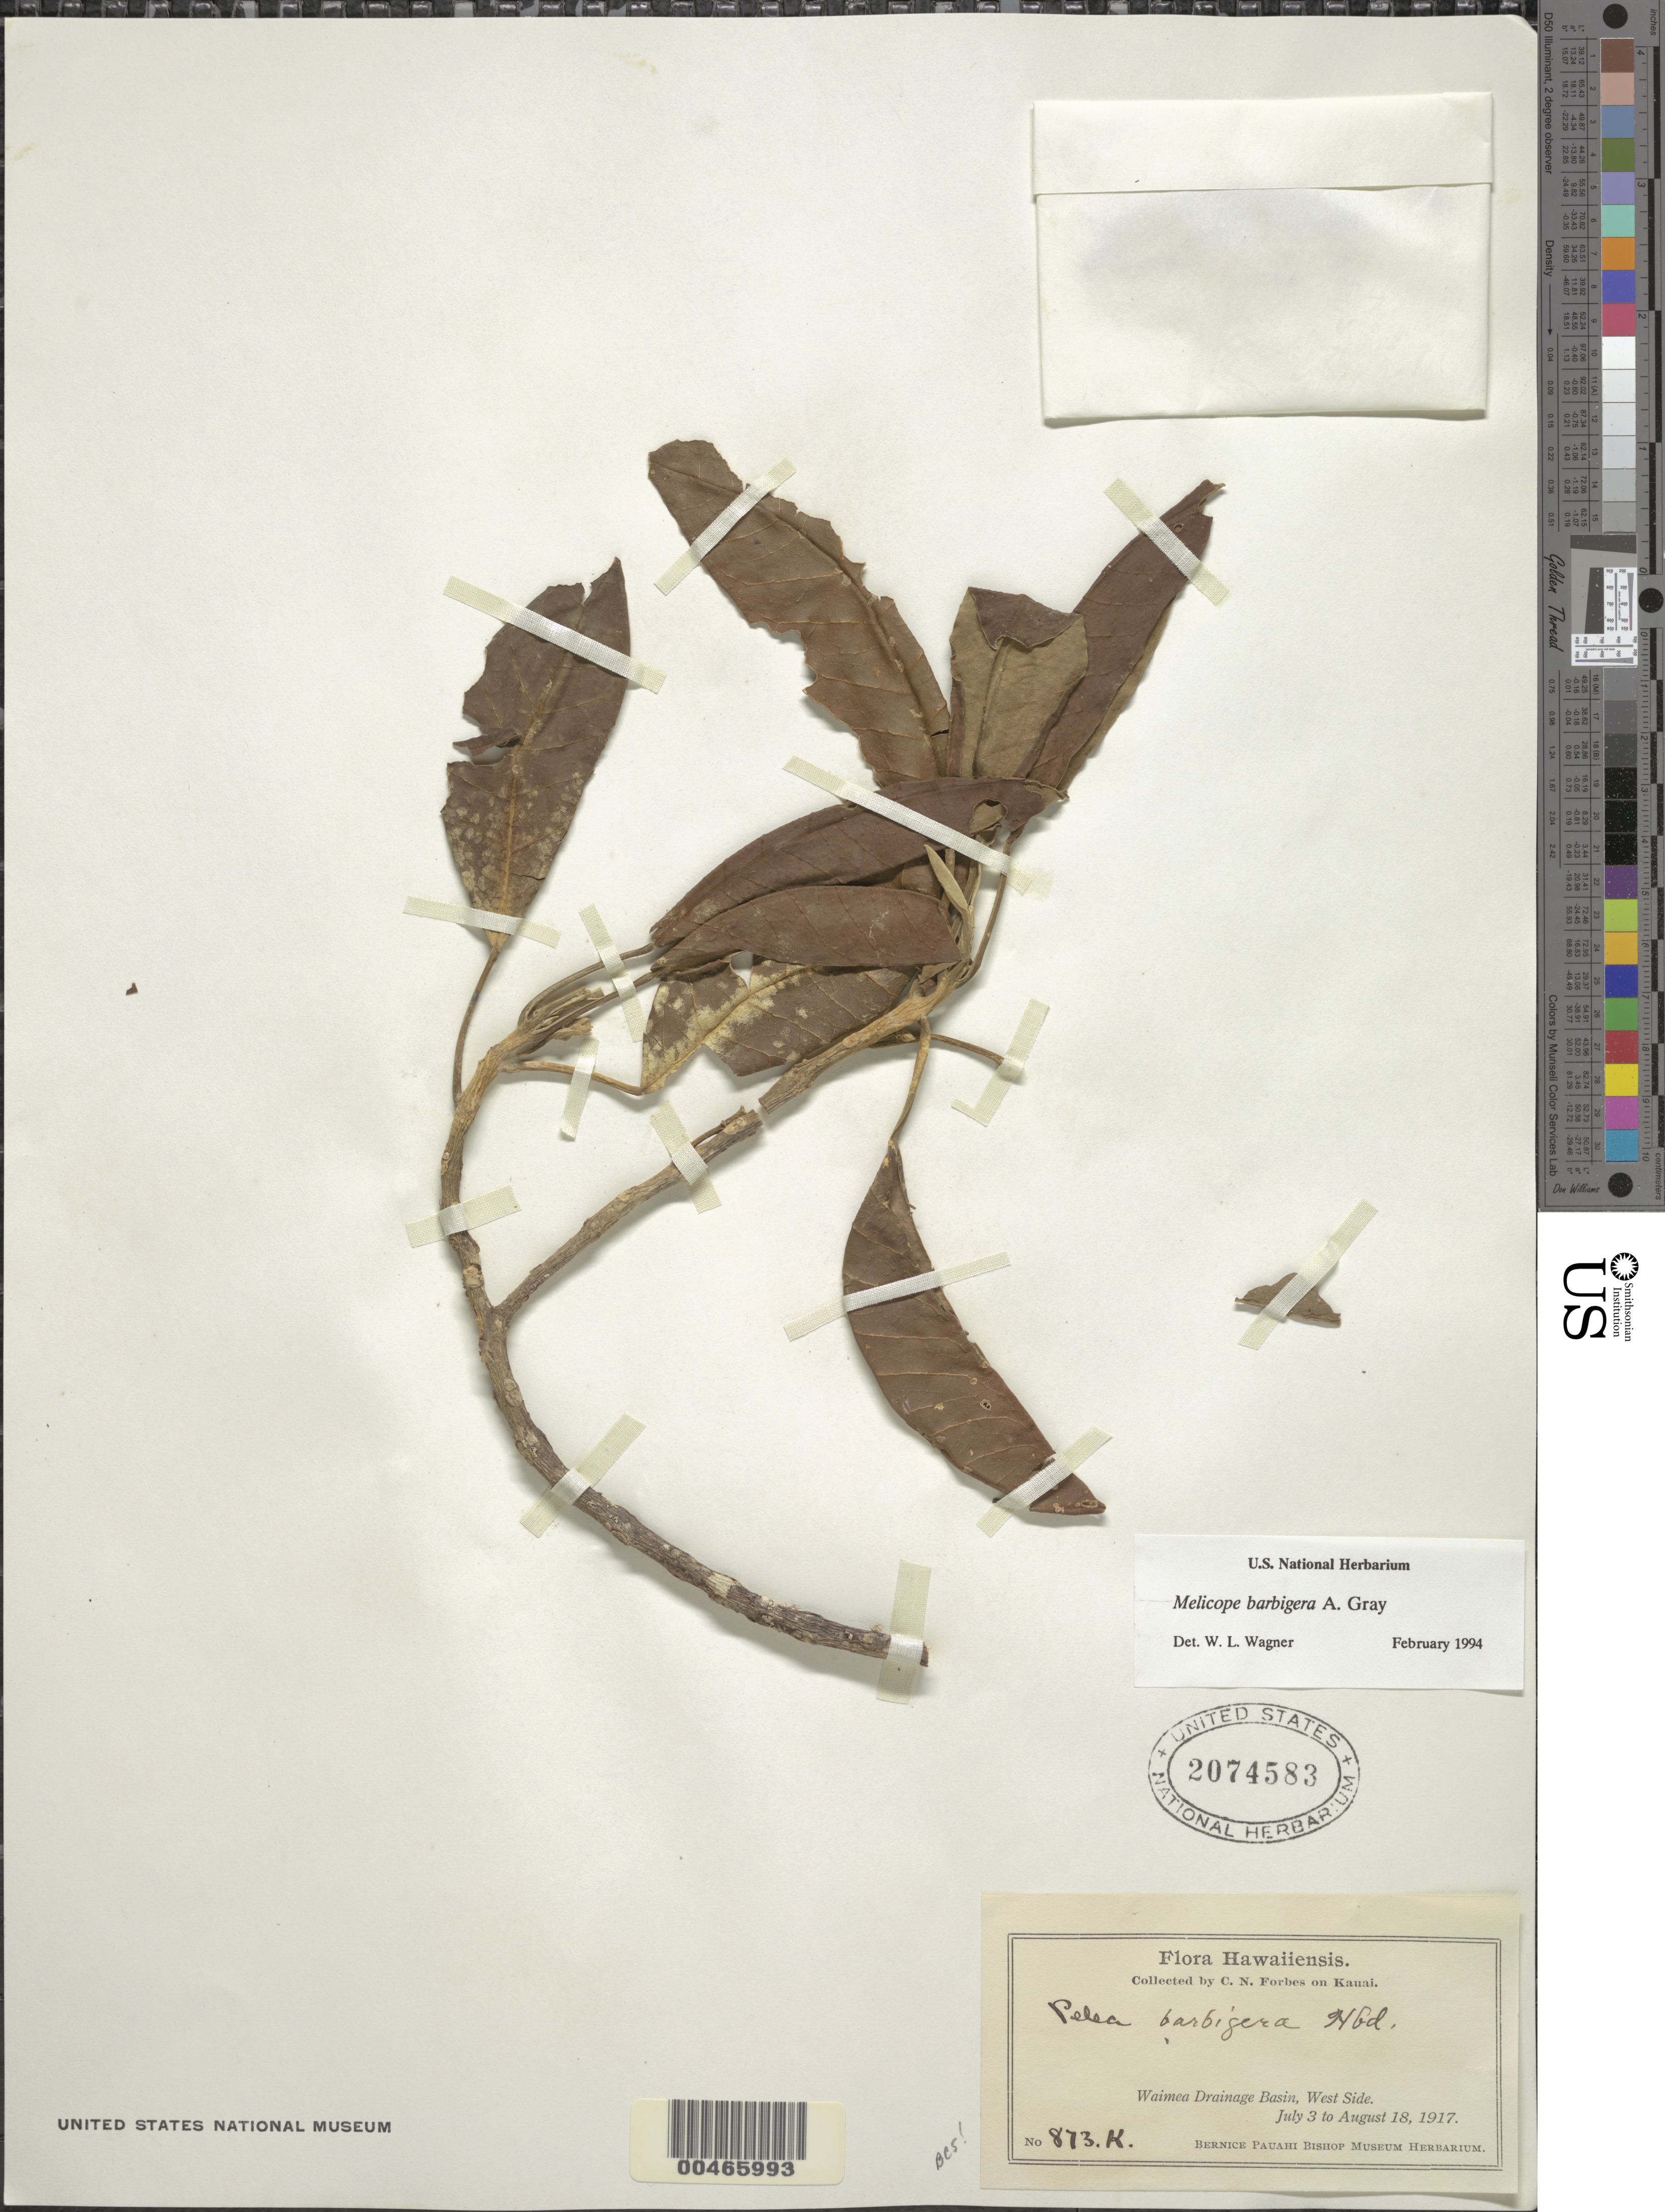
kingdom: Plantae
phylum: Tracheophyta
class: Magnoliopsida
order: Sapindales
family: Rutaceae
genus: Melicope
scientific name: Melicope barbigera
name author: A. Gray in Wilkes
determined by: Wagner, W. L., (BOT), Smithsonian Institution - National Museum of Natural History (UNITED STATES)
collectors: C. N. Forbes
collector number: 873.K.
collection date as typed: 3 Jul 1917 to 18 Aug 1917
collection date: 1917-07-03/1917-08-18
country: United States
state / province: Hawaii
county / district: Kauai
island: Kaua'i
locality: Waimea Drainage Basin, W Side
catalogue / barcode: US 2074583